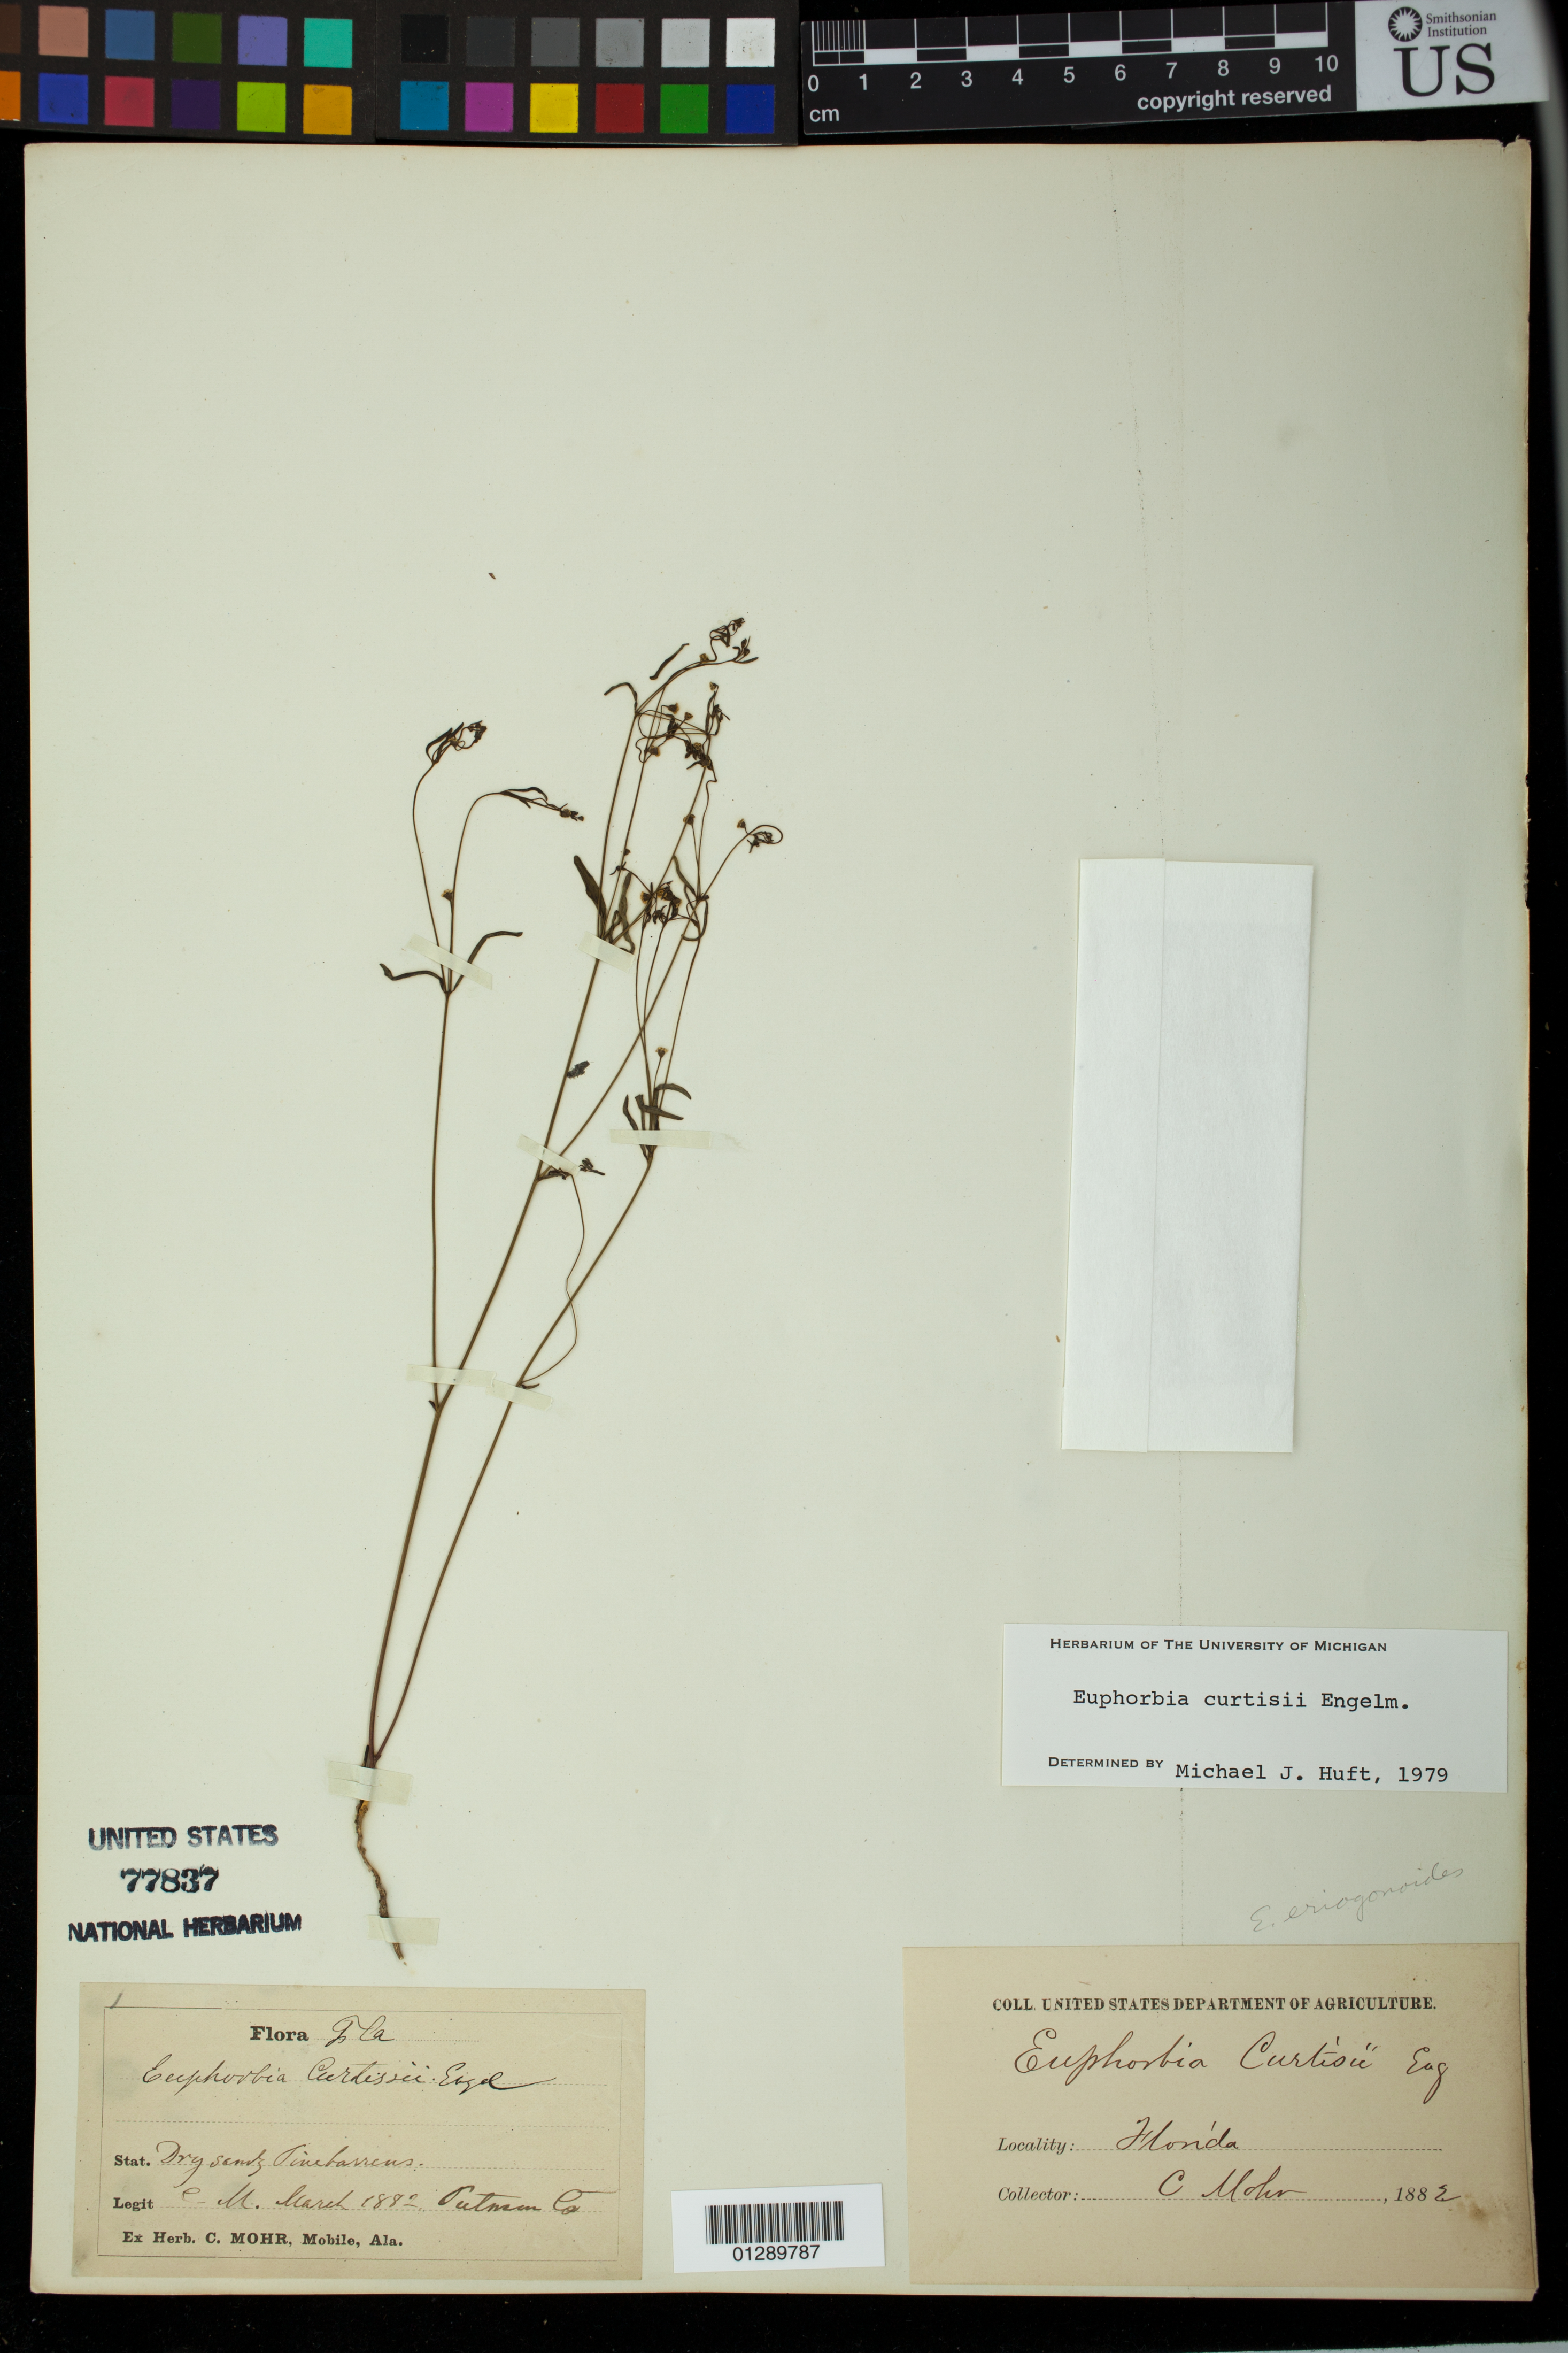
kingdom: Plantae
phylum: Tracheophyta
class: Magnoliopsida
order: Malpighiales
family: Euphorbiaceae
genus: Euphorbia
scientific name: Euphorbia curtisii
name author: Engelm.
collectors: C. T. Mohr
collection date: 1882-03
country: United States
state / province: Florida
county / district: Putnam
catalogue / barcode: US 77837